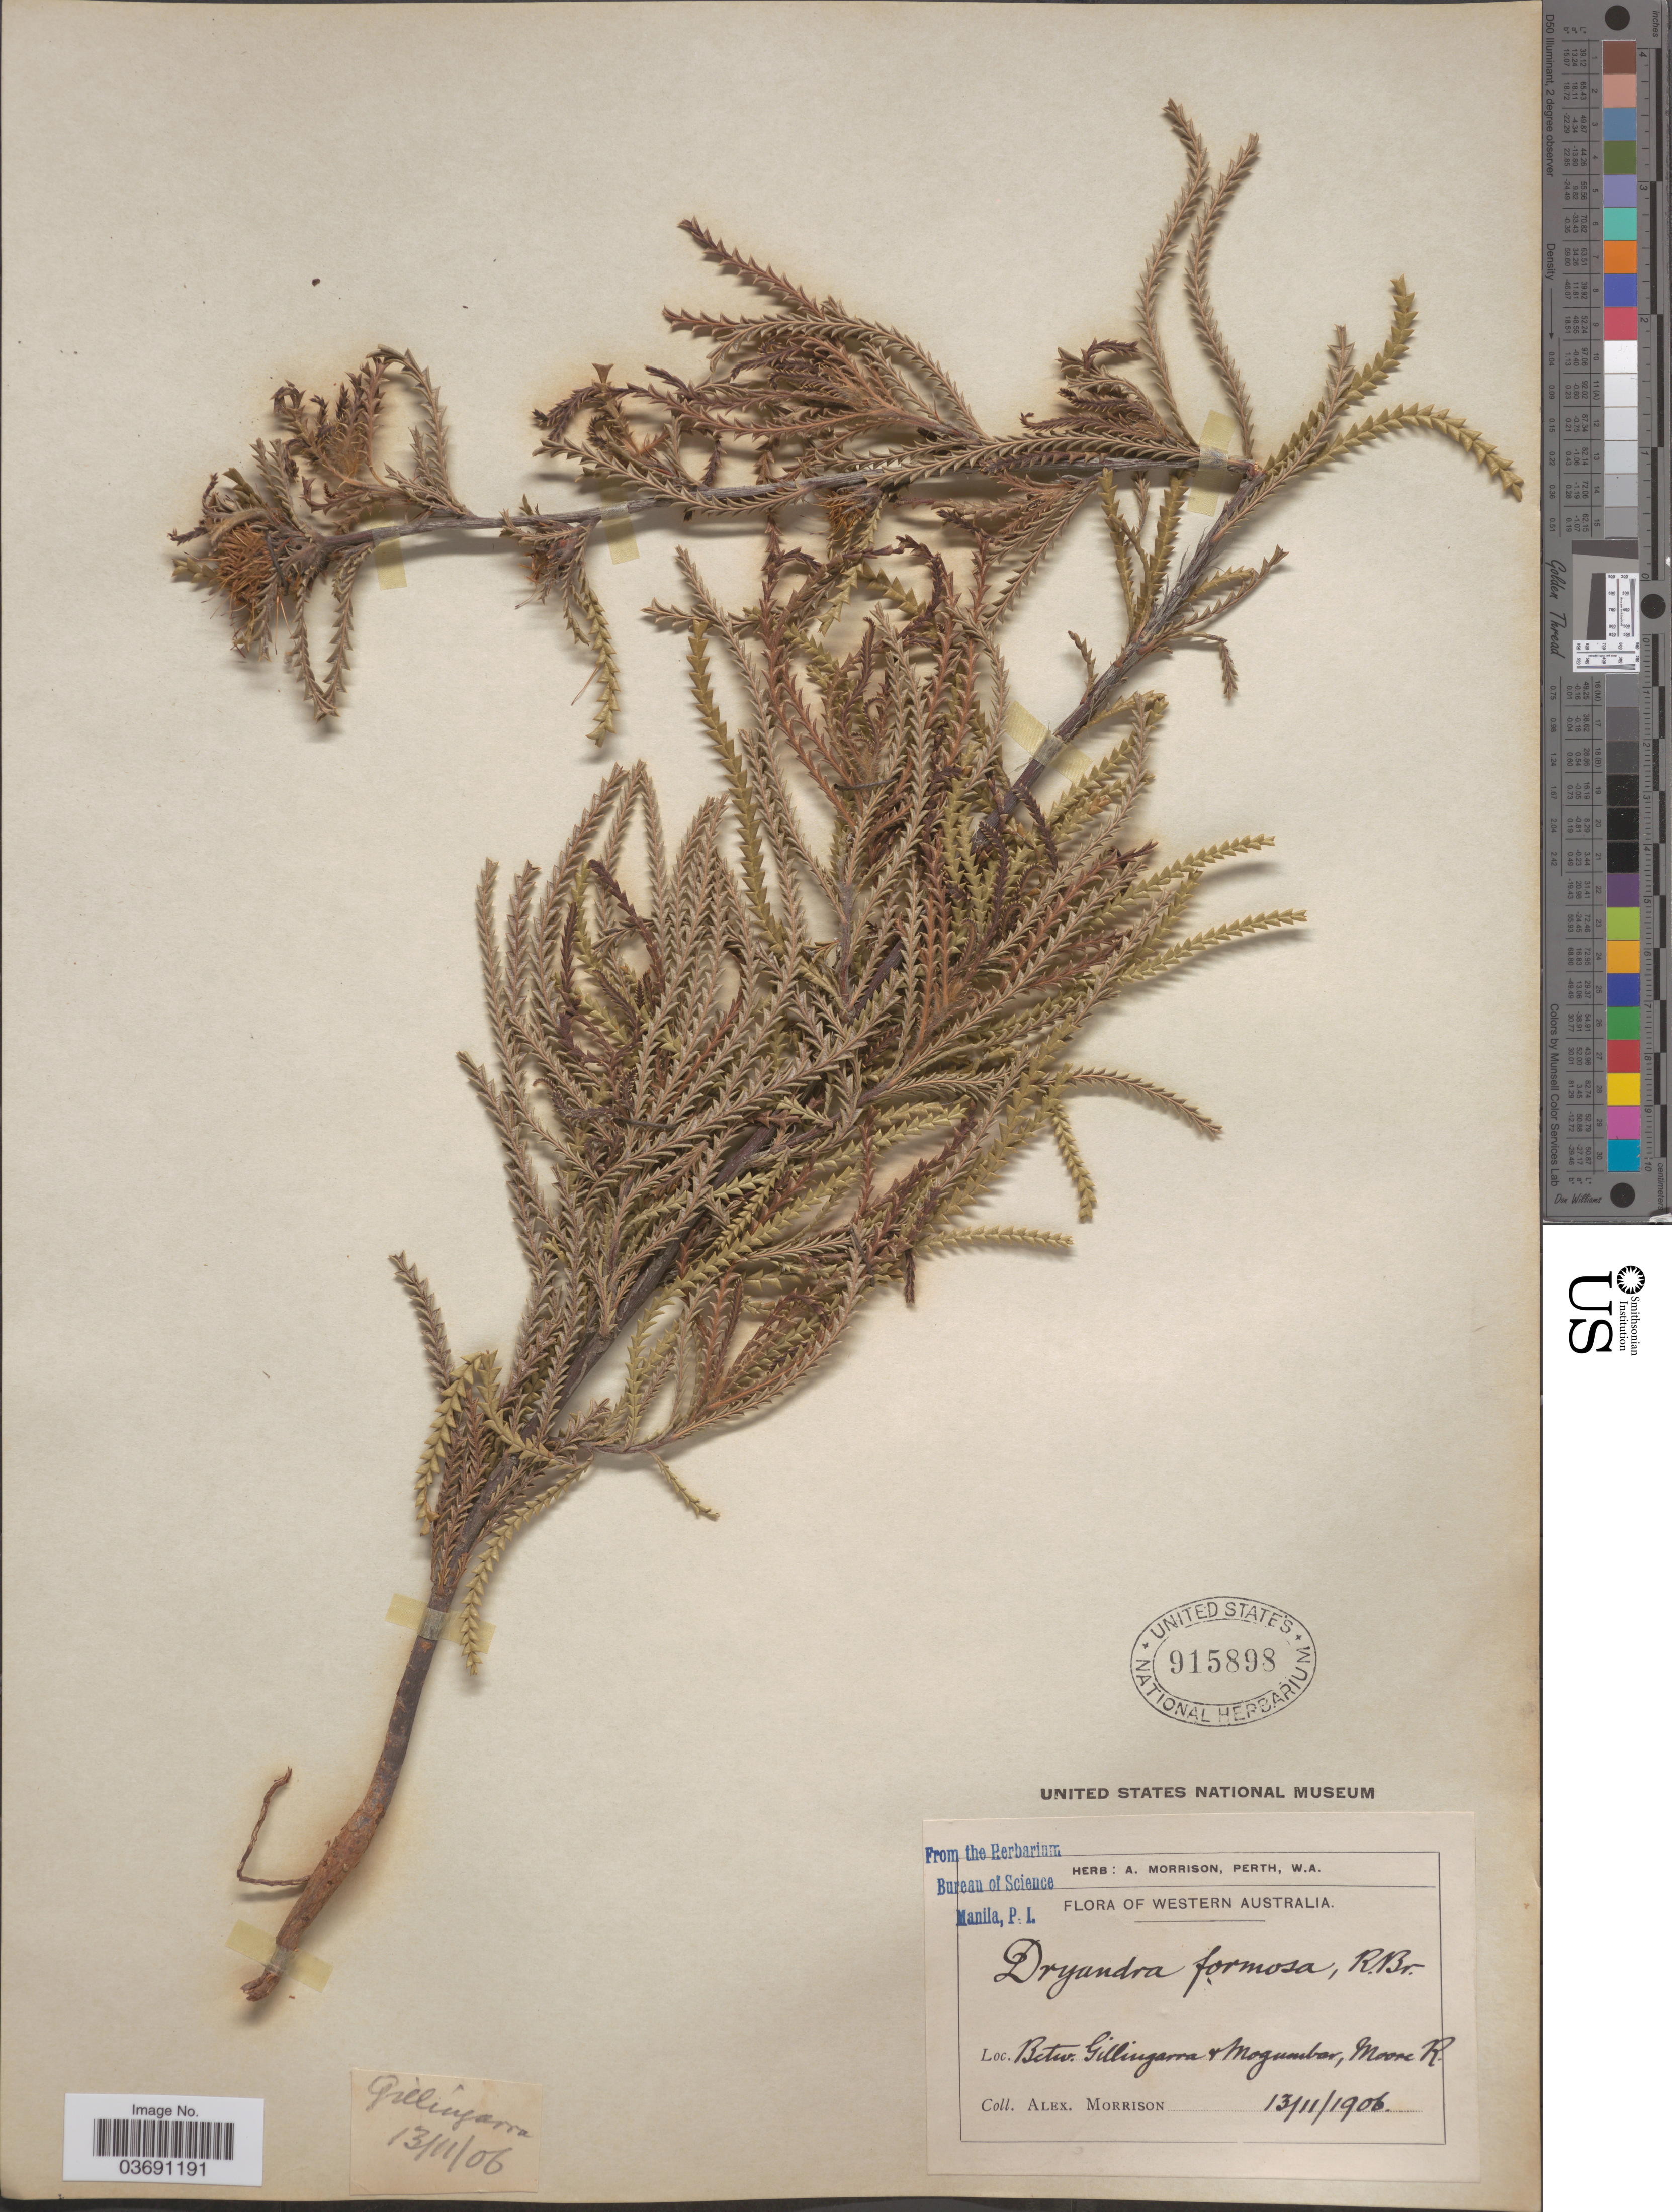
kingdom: Plantae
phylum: Tracheophyta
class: Magnoliopsida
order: Proteales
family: Proteaceae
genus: Dryandra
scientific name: Dryandra kippistiana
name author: Meisn.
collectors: A. Morrison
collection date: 1906-11-13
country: Australia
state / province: Western Australia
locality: Betw. Gillingarra & Mogumber, Moore R.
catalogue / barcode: US 915898